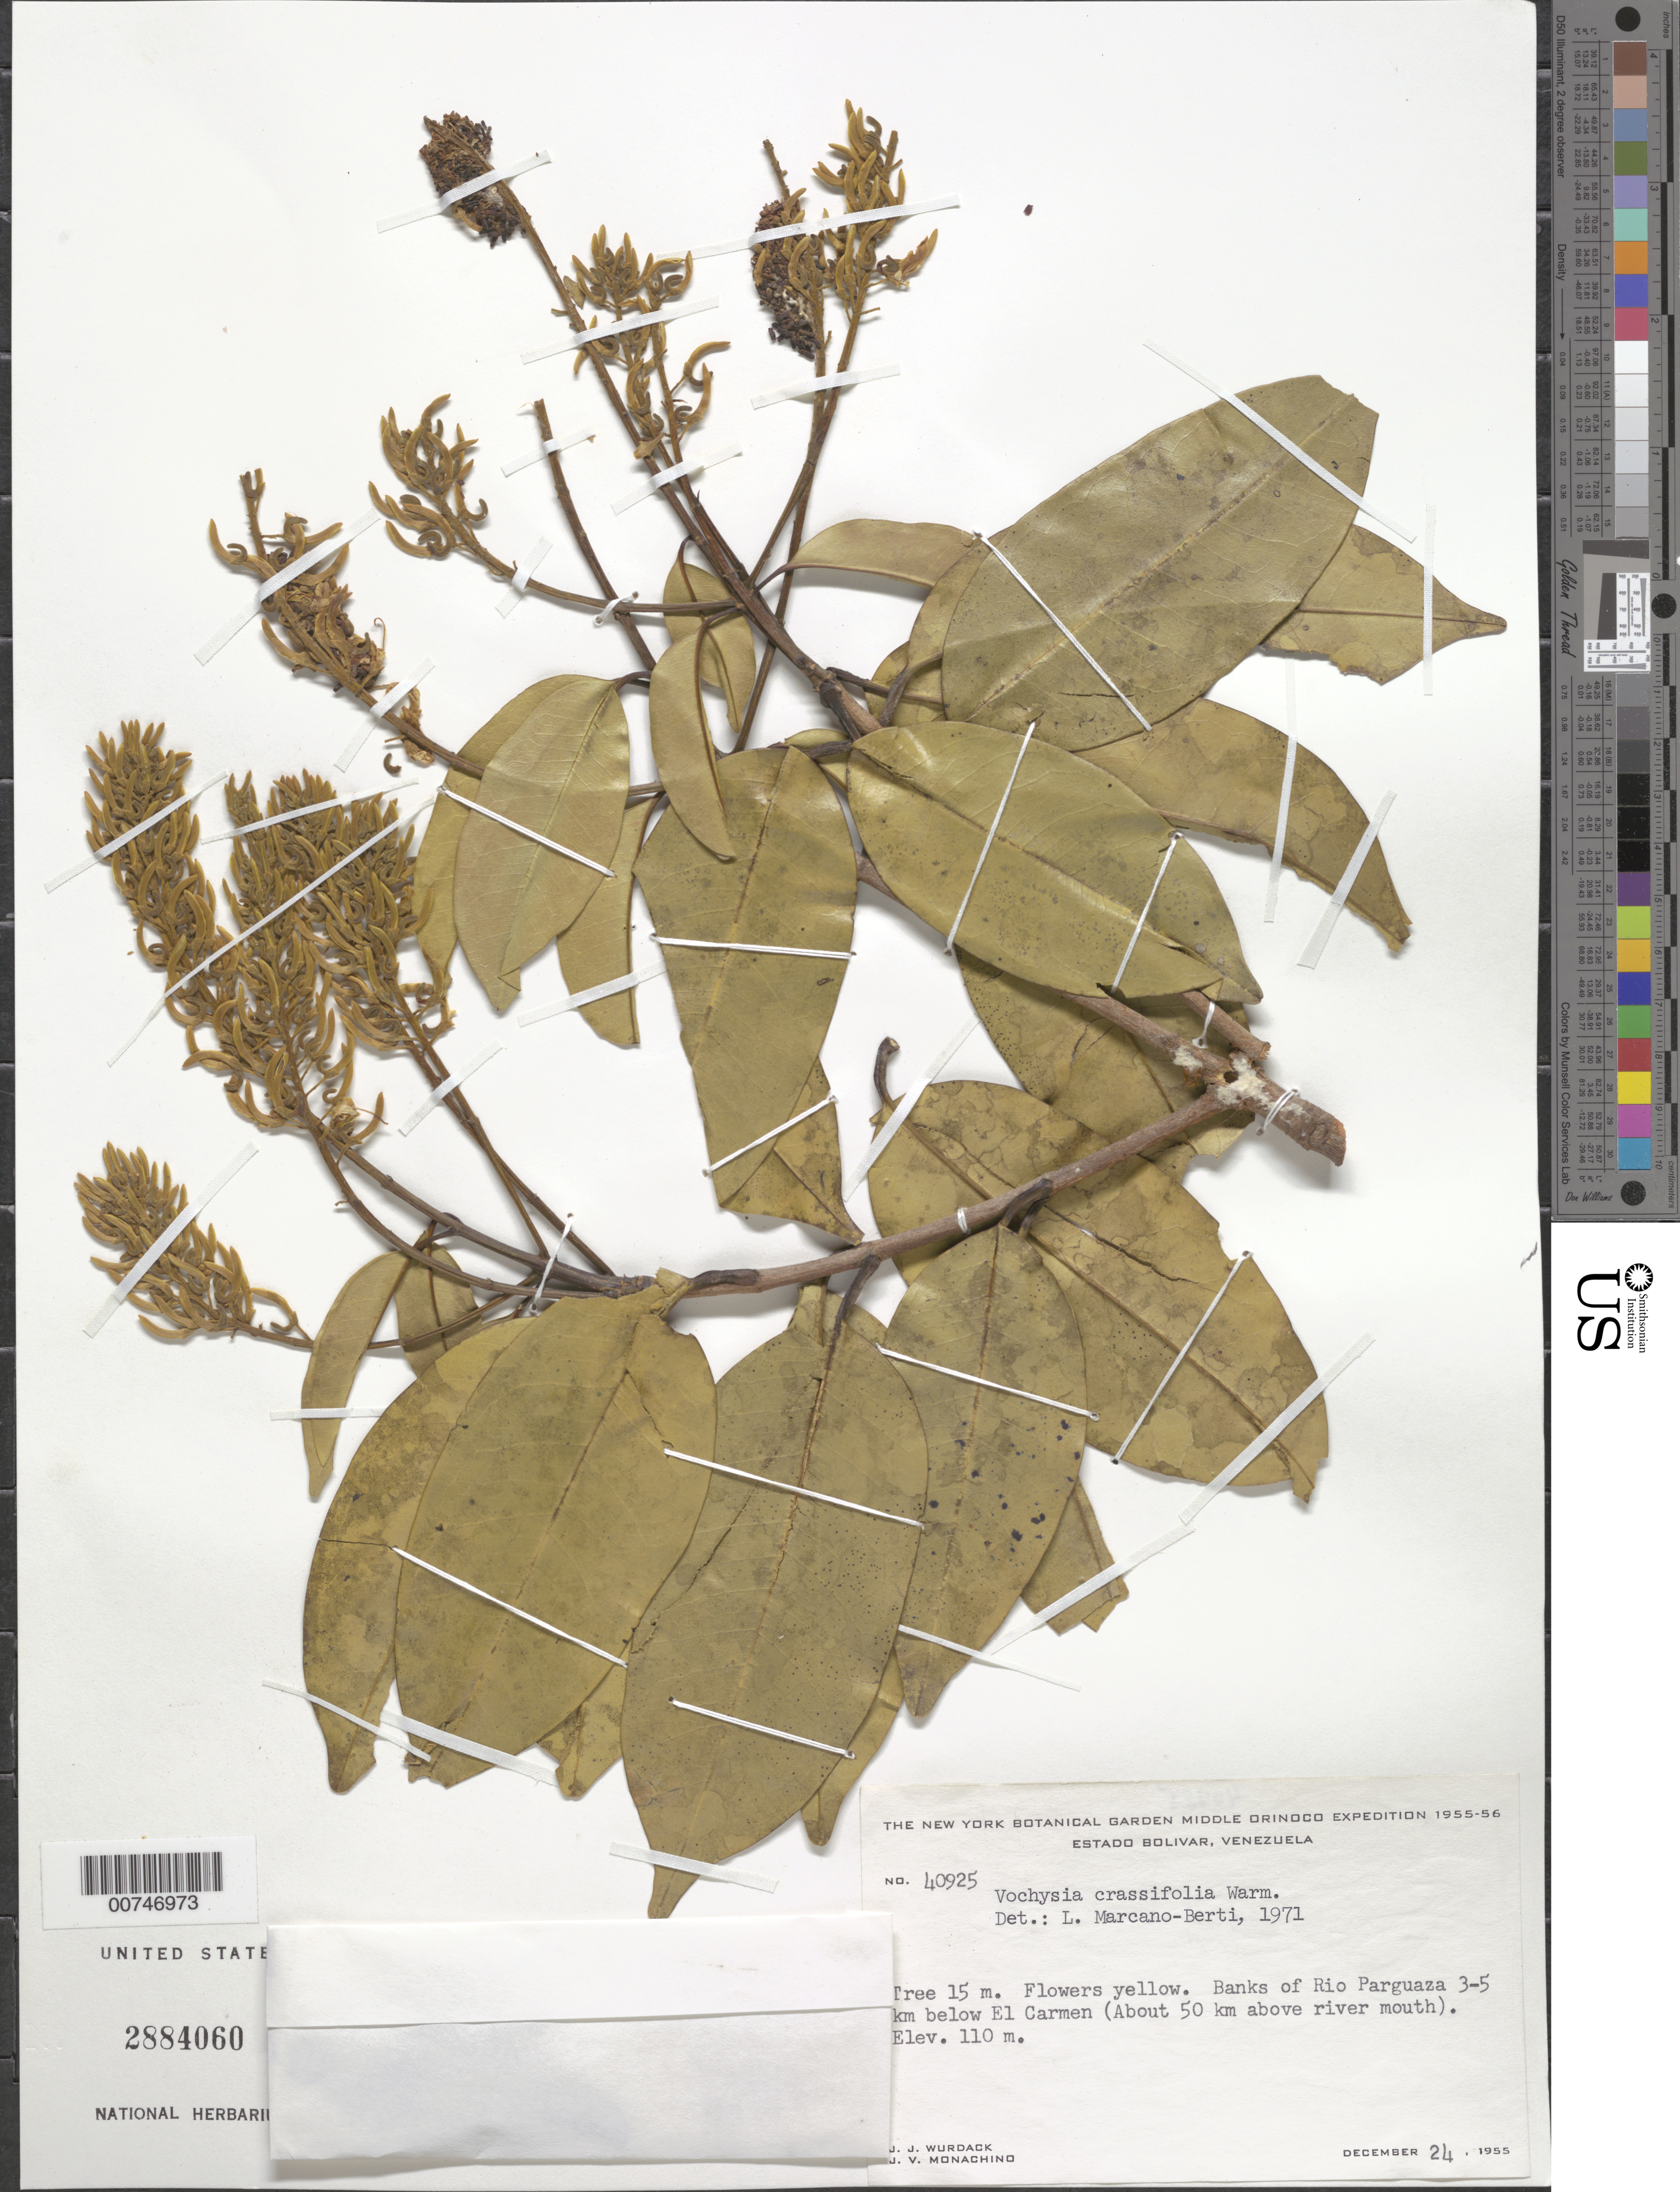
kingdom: Plantae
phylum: Tracheophyta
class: Magnoliopsida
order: Myrtales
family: Vochysiaceae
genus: Vochysia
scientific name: Vochysia crassifolia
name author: Warm.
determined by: Marcano-Berti, L.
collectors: J. J. Wurdack & J. V. Monachino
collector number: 40925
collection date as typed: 24-Dec-55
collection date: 1955-12-24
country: Venezuela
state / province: Bolívar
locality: El Carmen, 3-5 km below (50 km above mouth); Río Parguaza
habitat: Banks of river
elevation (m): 110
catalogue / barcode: US 2884060